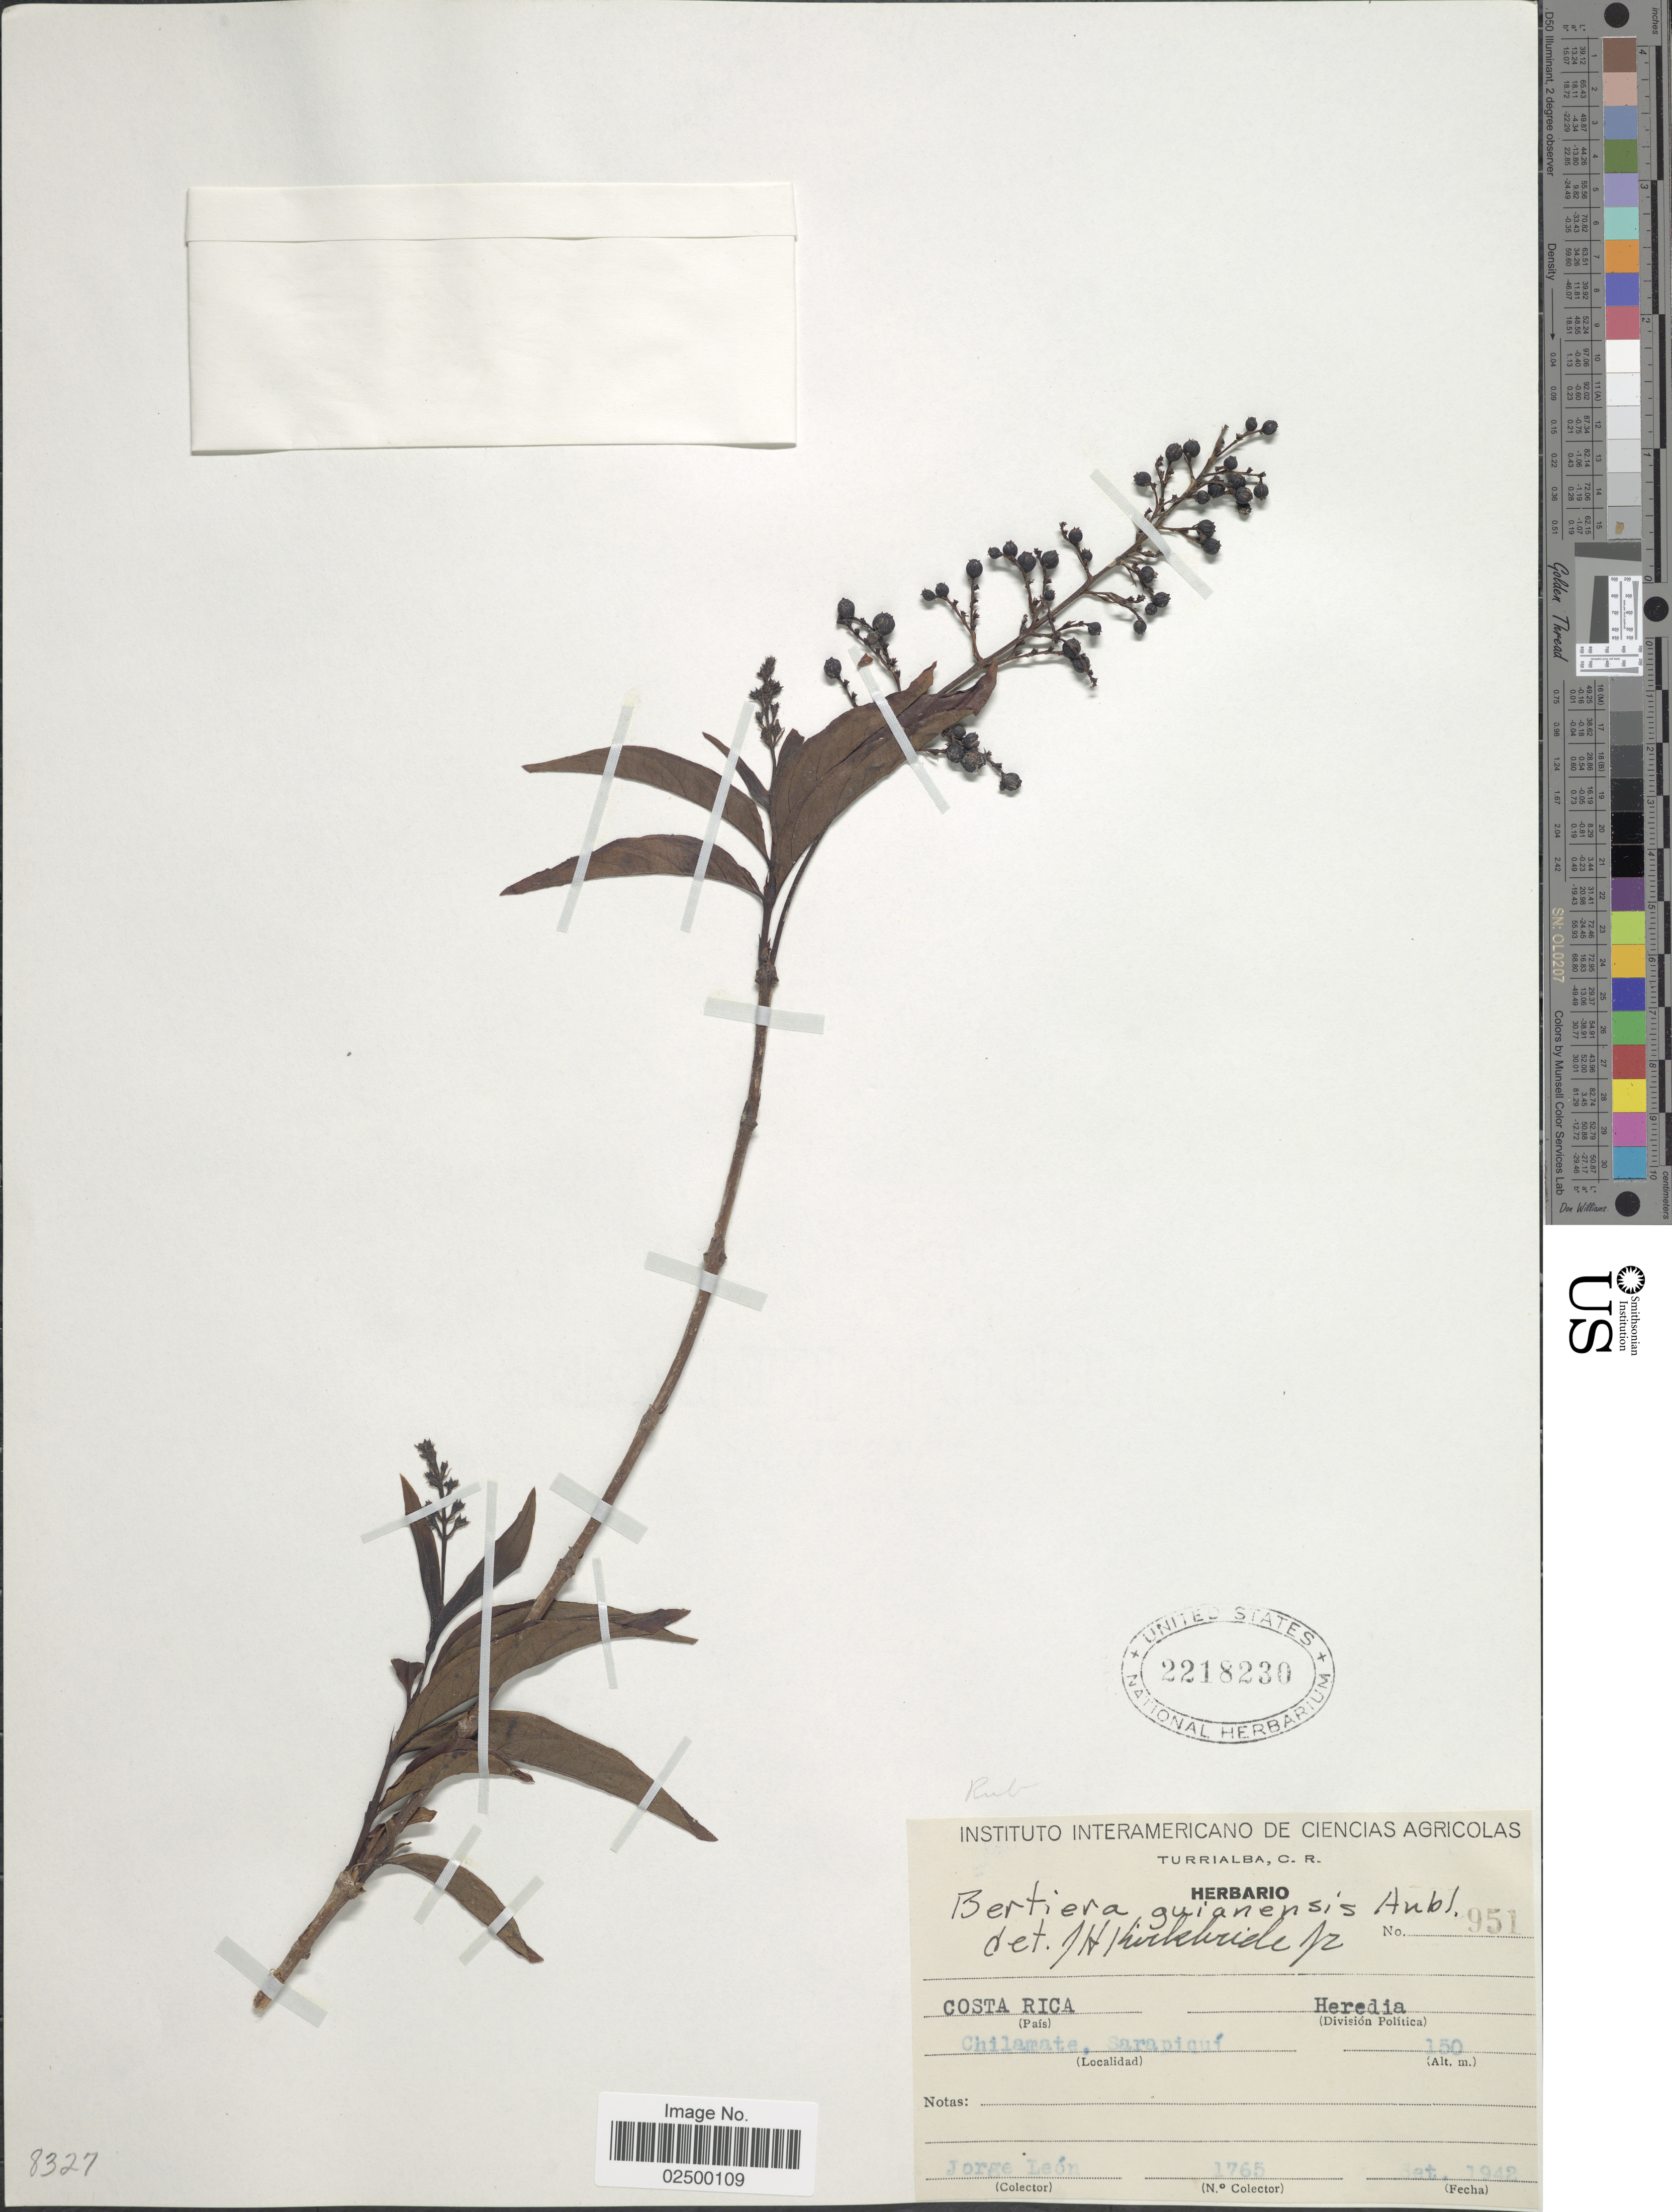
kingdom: Plantae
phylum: Tracheophyta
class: Magnoliopsida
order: Gentianales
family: Rubiaceae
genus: Bertiera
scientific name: Bertiera guianensis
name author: Aubl.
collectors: J. León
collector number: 1765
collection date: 1942-09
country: Costa Rica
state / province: Heredia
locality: Chilamate, Sarapiqui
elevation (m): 150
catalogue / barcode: US 2218230